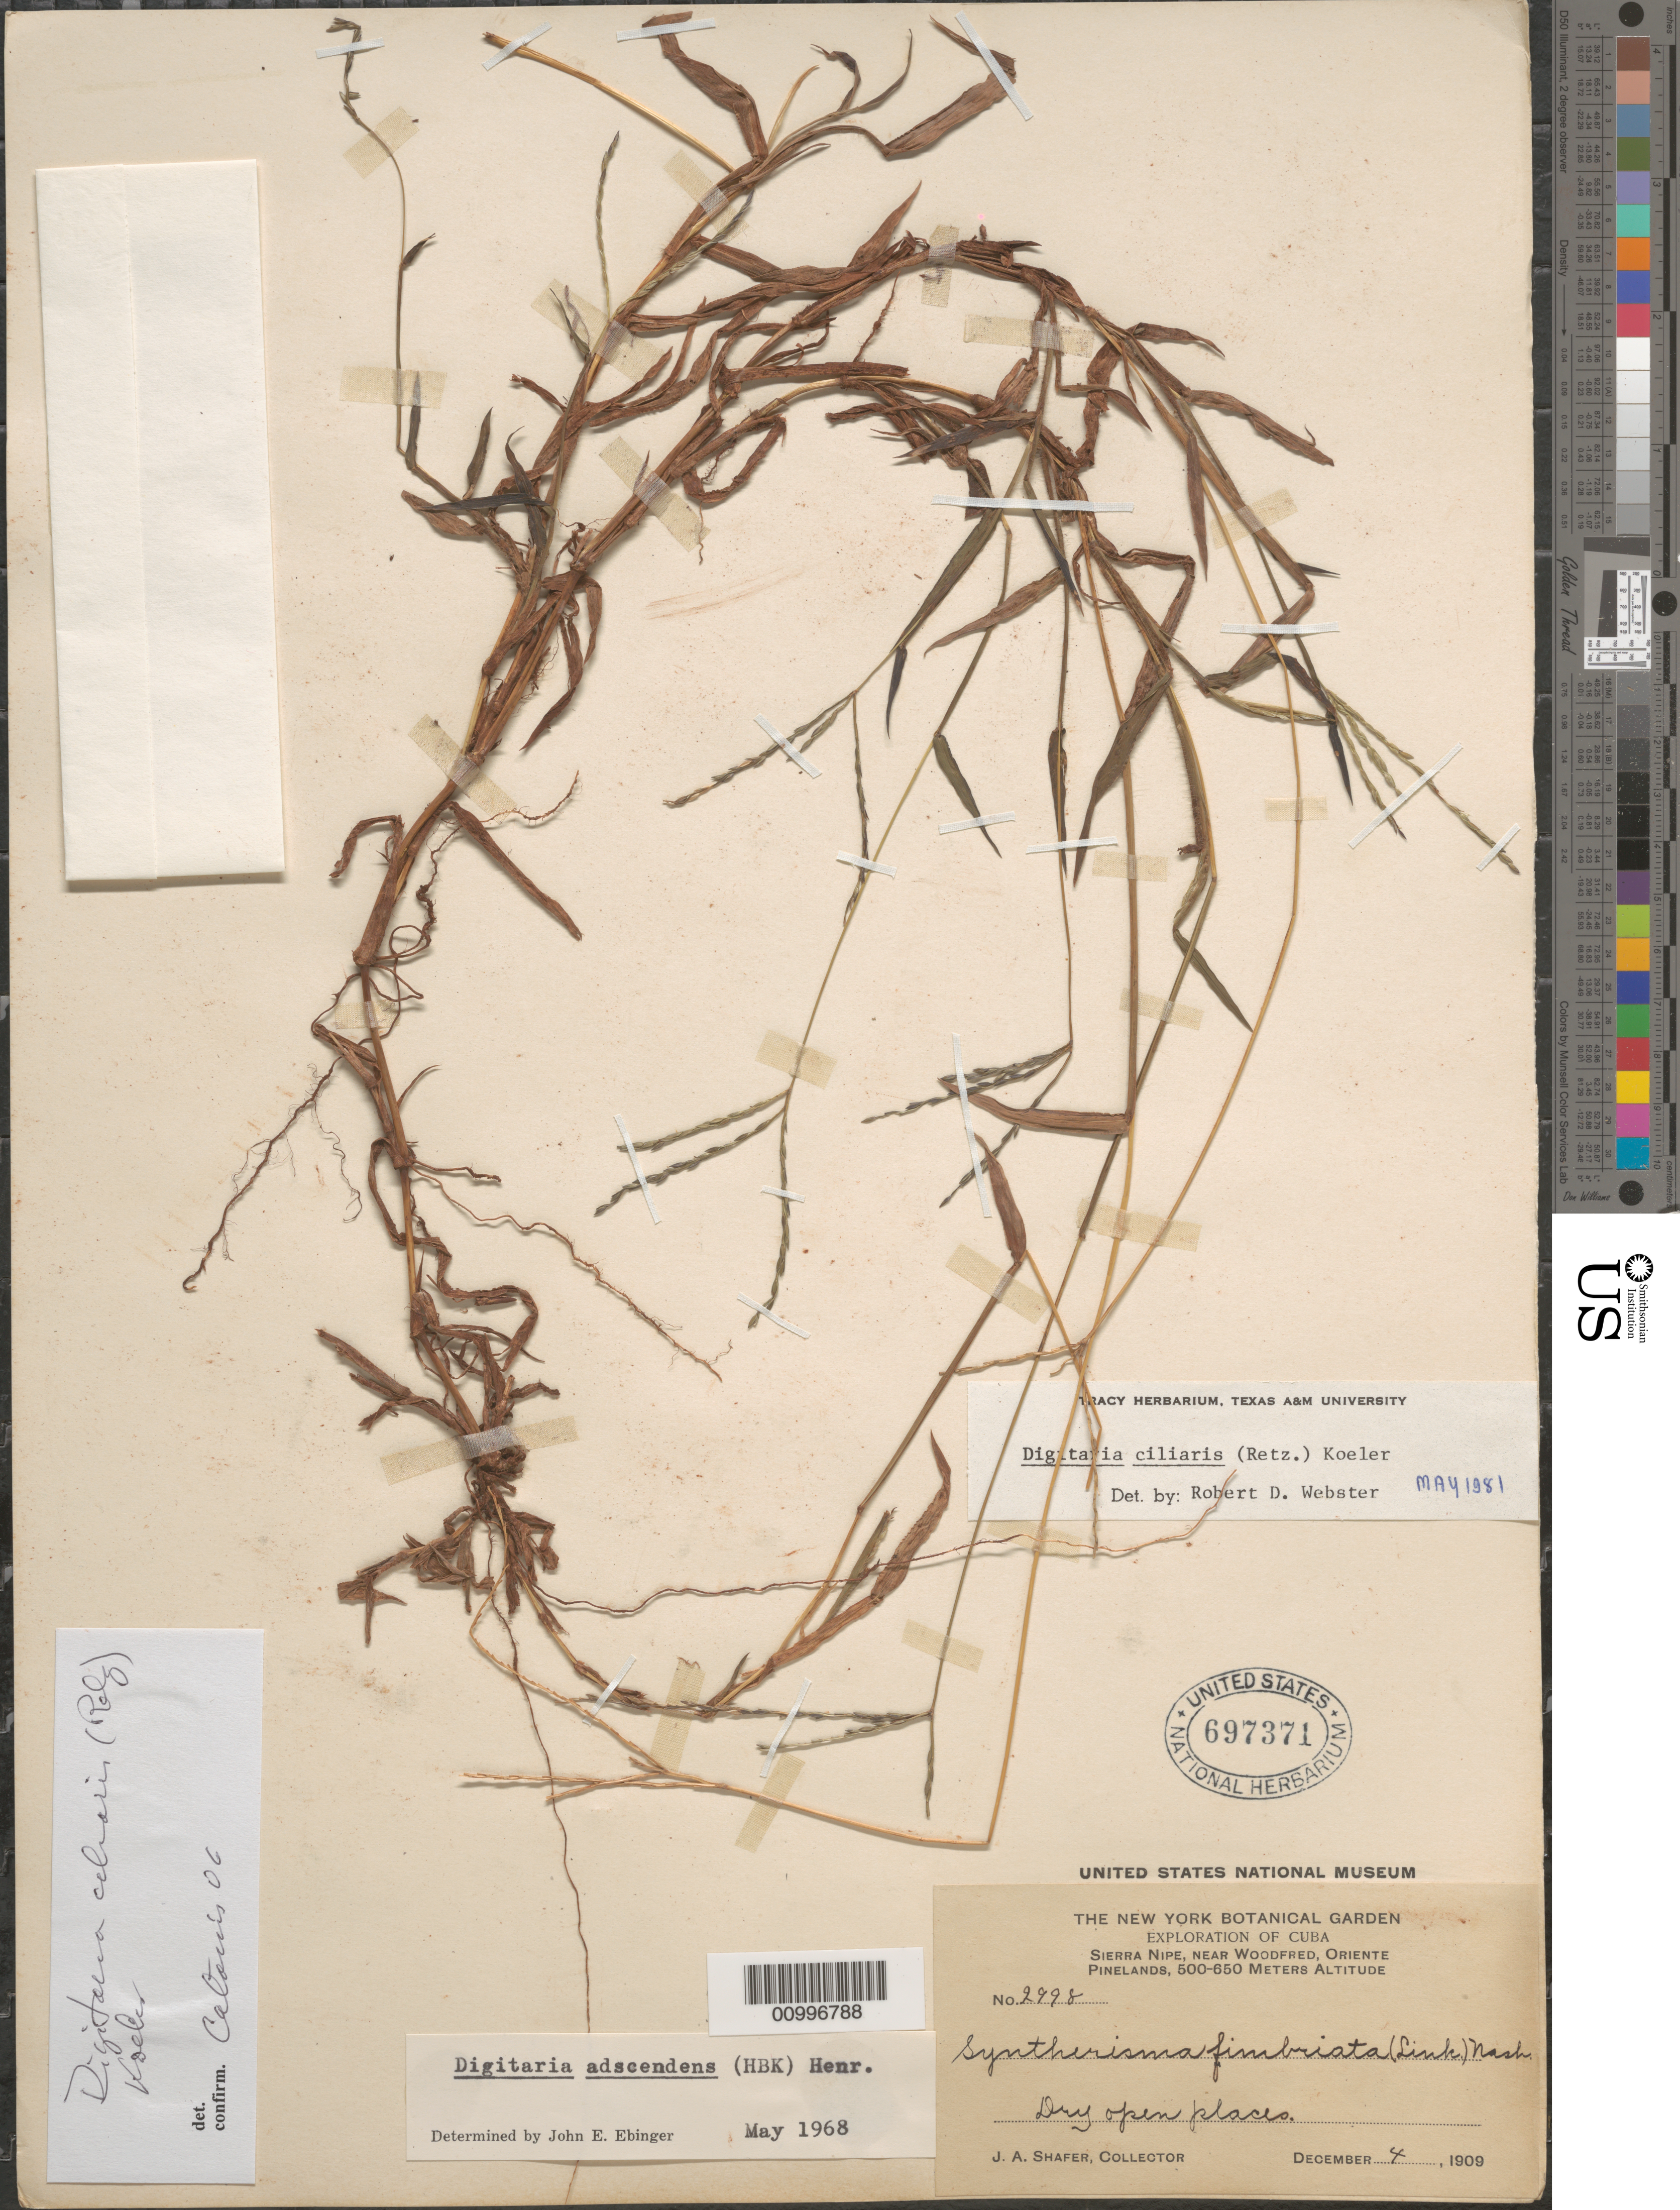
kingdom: Plantae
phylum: Tracheophyta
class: Liliopsida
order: Poales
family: Poaceae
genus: Digitaria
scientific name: Digitaria ciliaris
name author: (Retz.) Koeler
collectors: J. A. Shafer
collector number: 2998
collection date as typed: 04 Dec 1909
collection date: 1909-12-04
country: Cuba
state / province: Holguín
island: Cuba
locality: Near Woodfred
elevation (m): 500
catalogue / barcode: US 697371